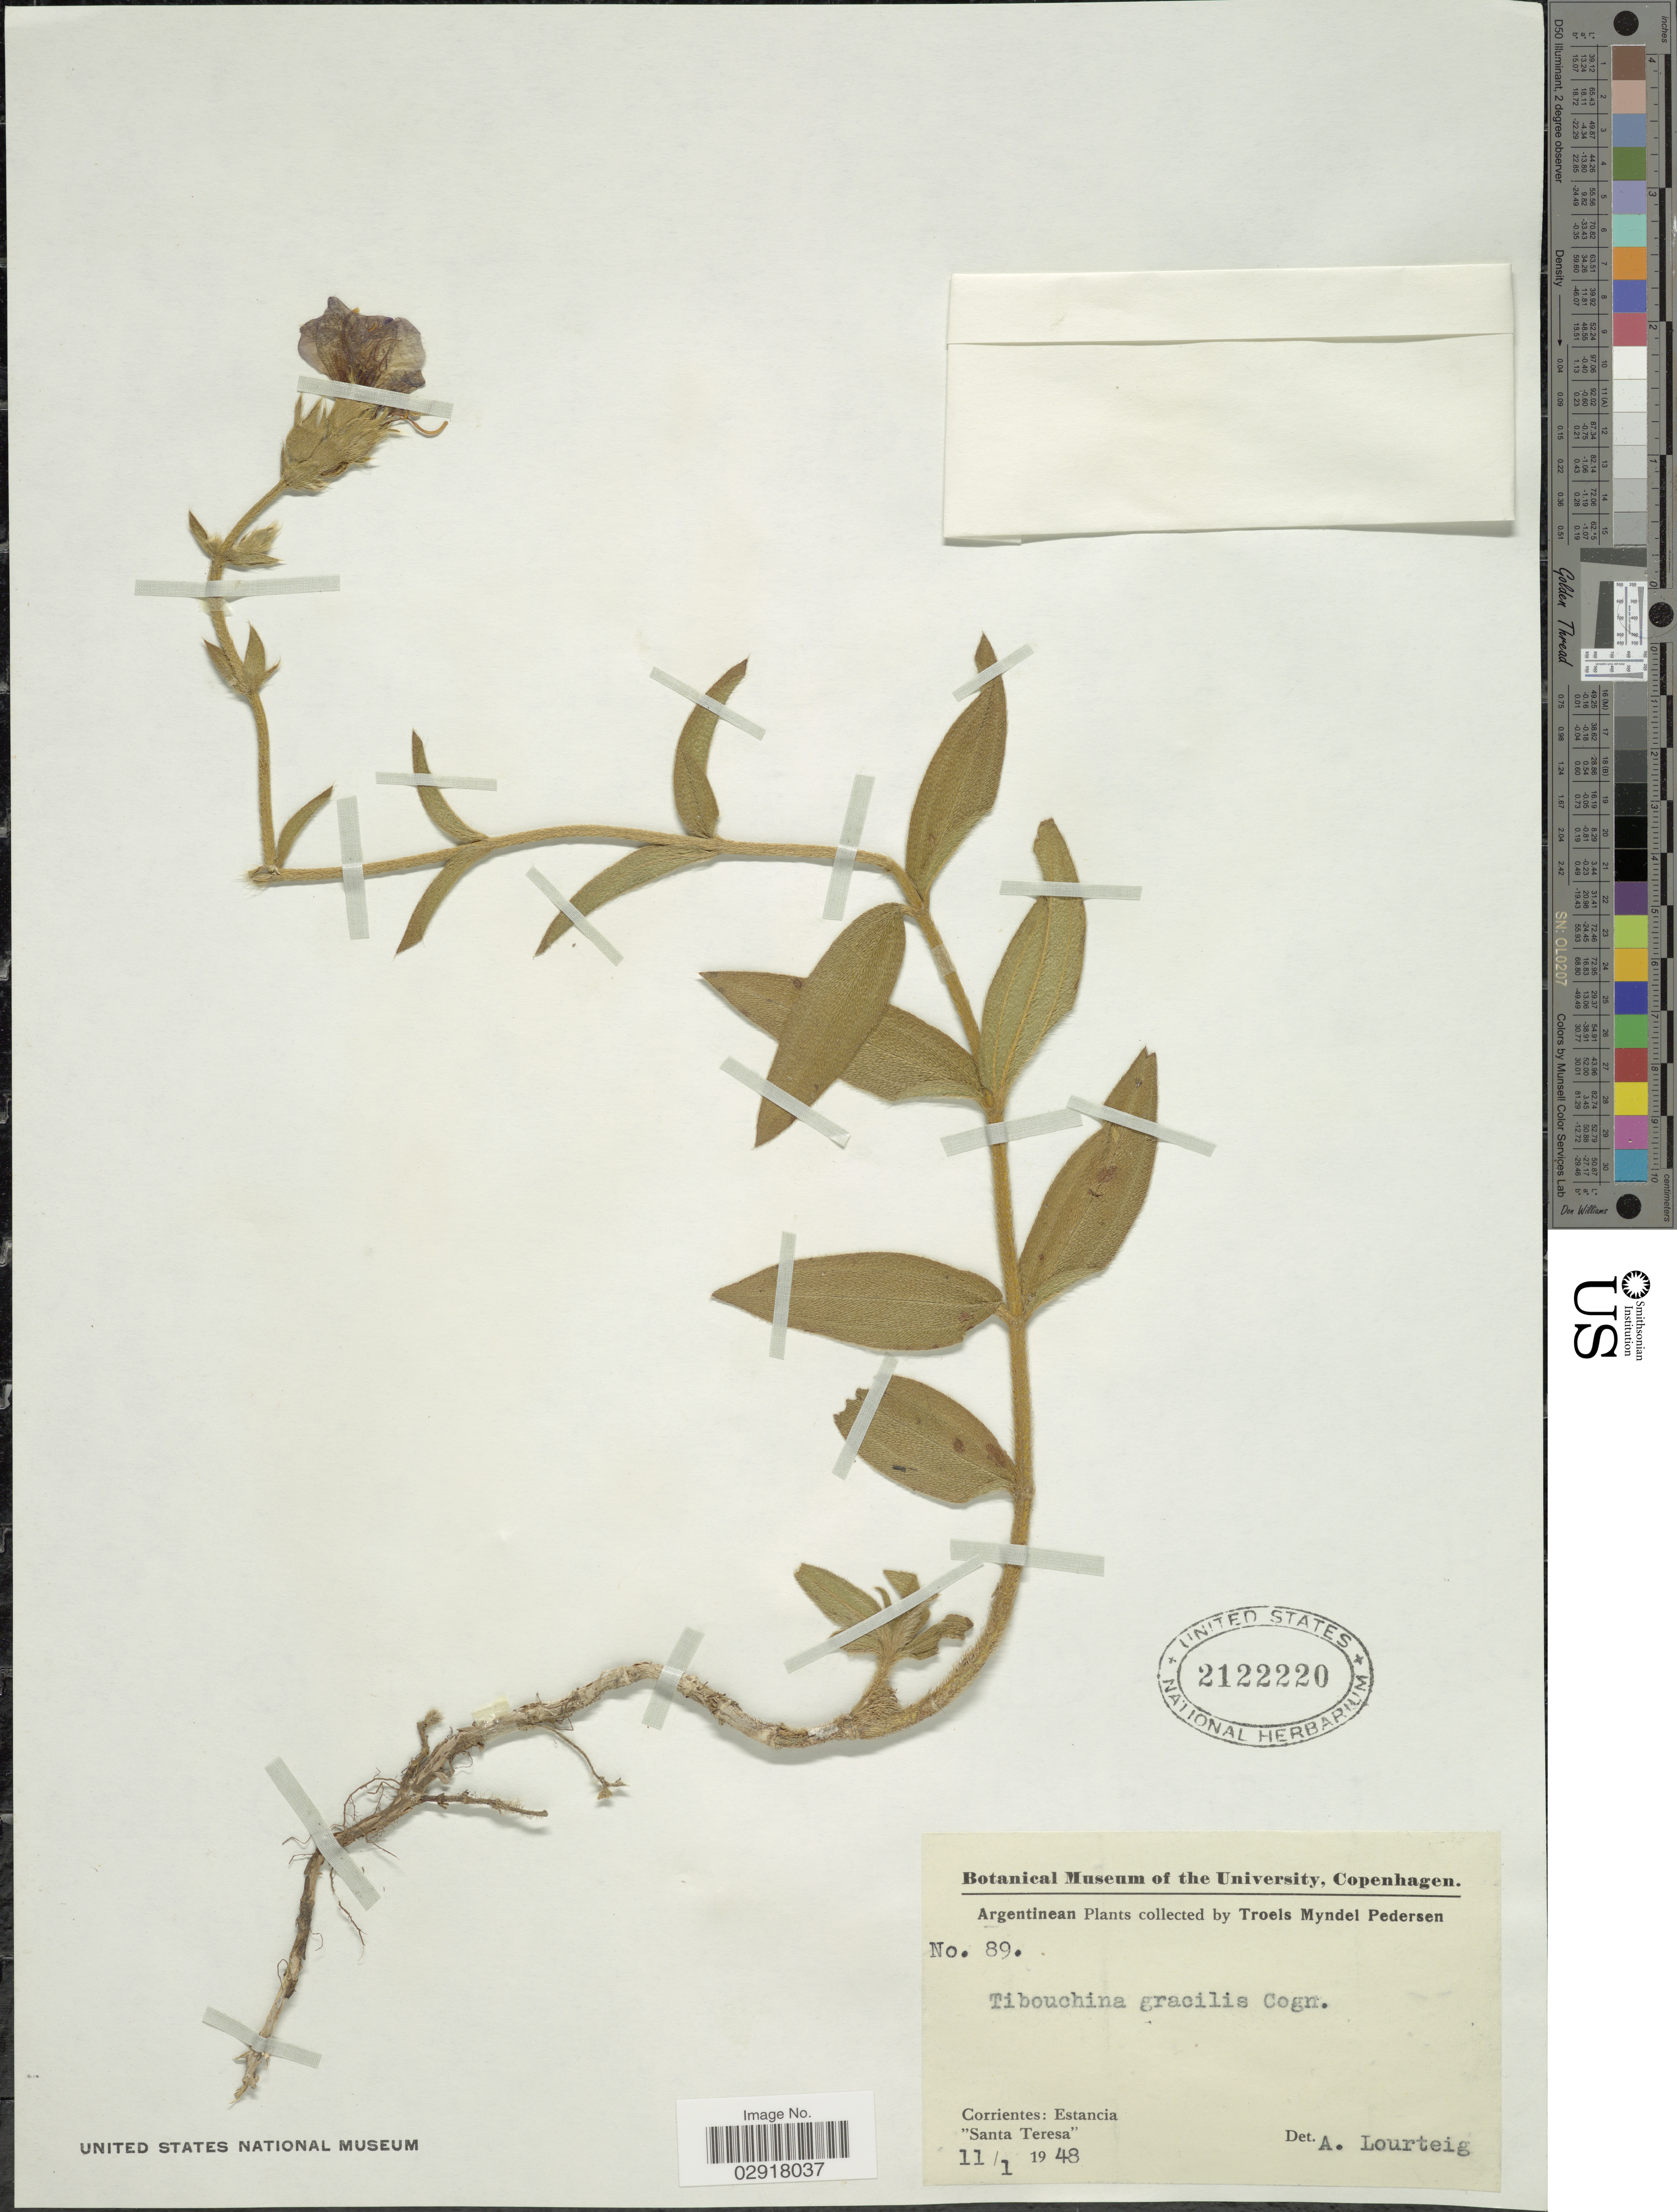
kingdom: Plantae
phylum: Tracheophyta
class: Magnoliopsida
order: Myrtales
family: Melastomataceae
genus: Chaetogastra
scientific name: Chaetogastra gracilis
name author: (Bonpl.) DC.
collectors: T. Pederson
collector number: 89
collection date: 1948-01-11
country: Argentina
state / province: Corrientes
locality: Estancia "Santa Teresa".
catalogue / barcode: US 2122220